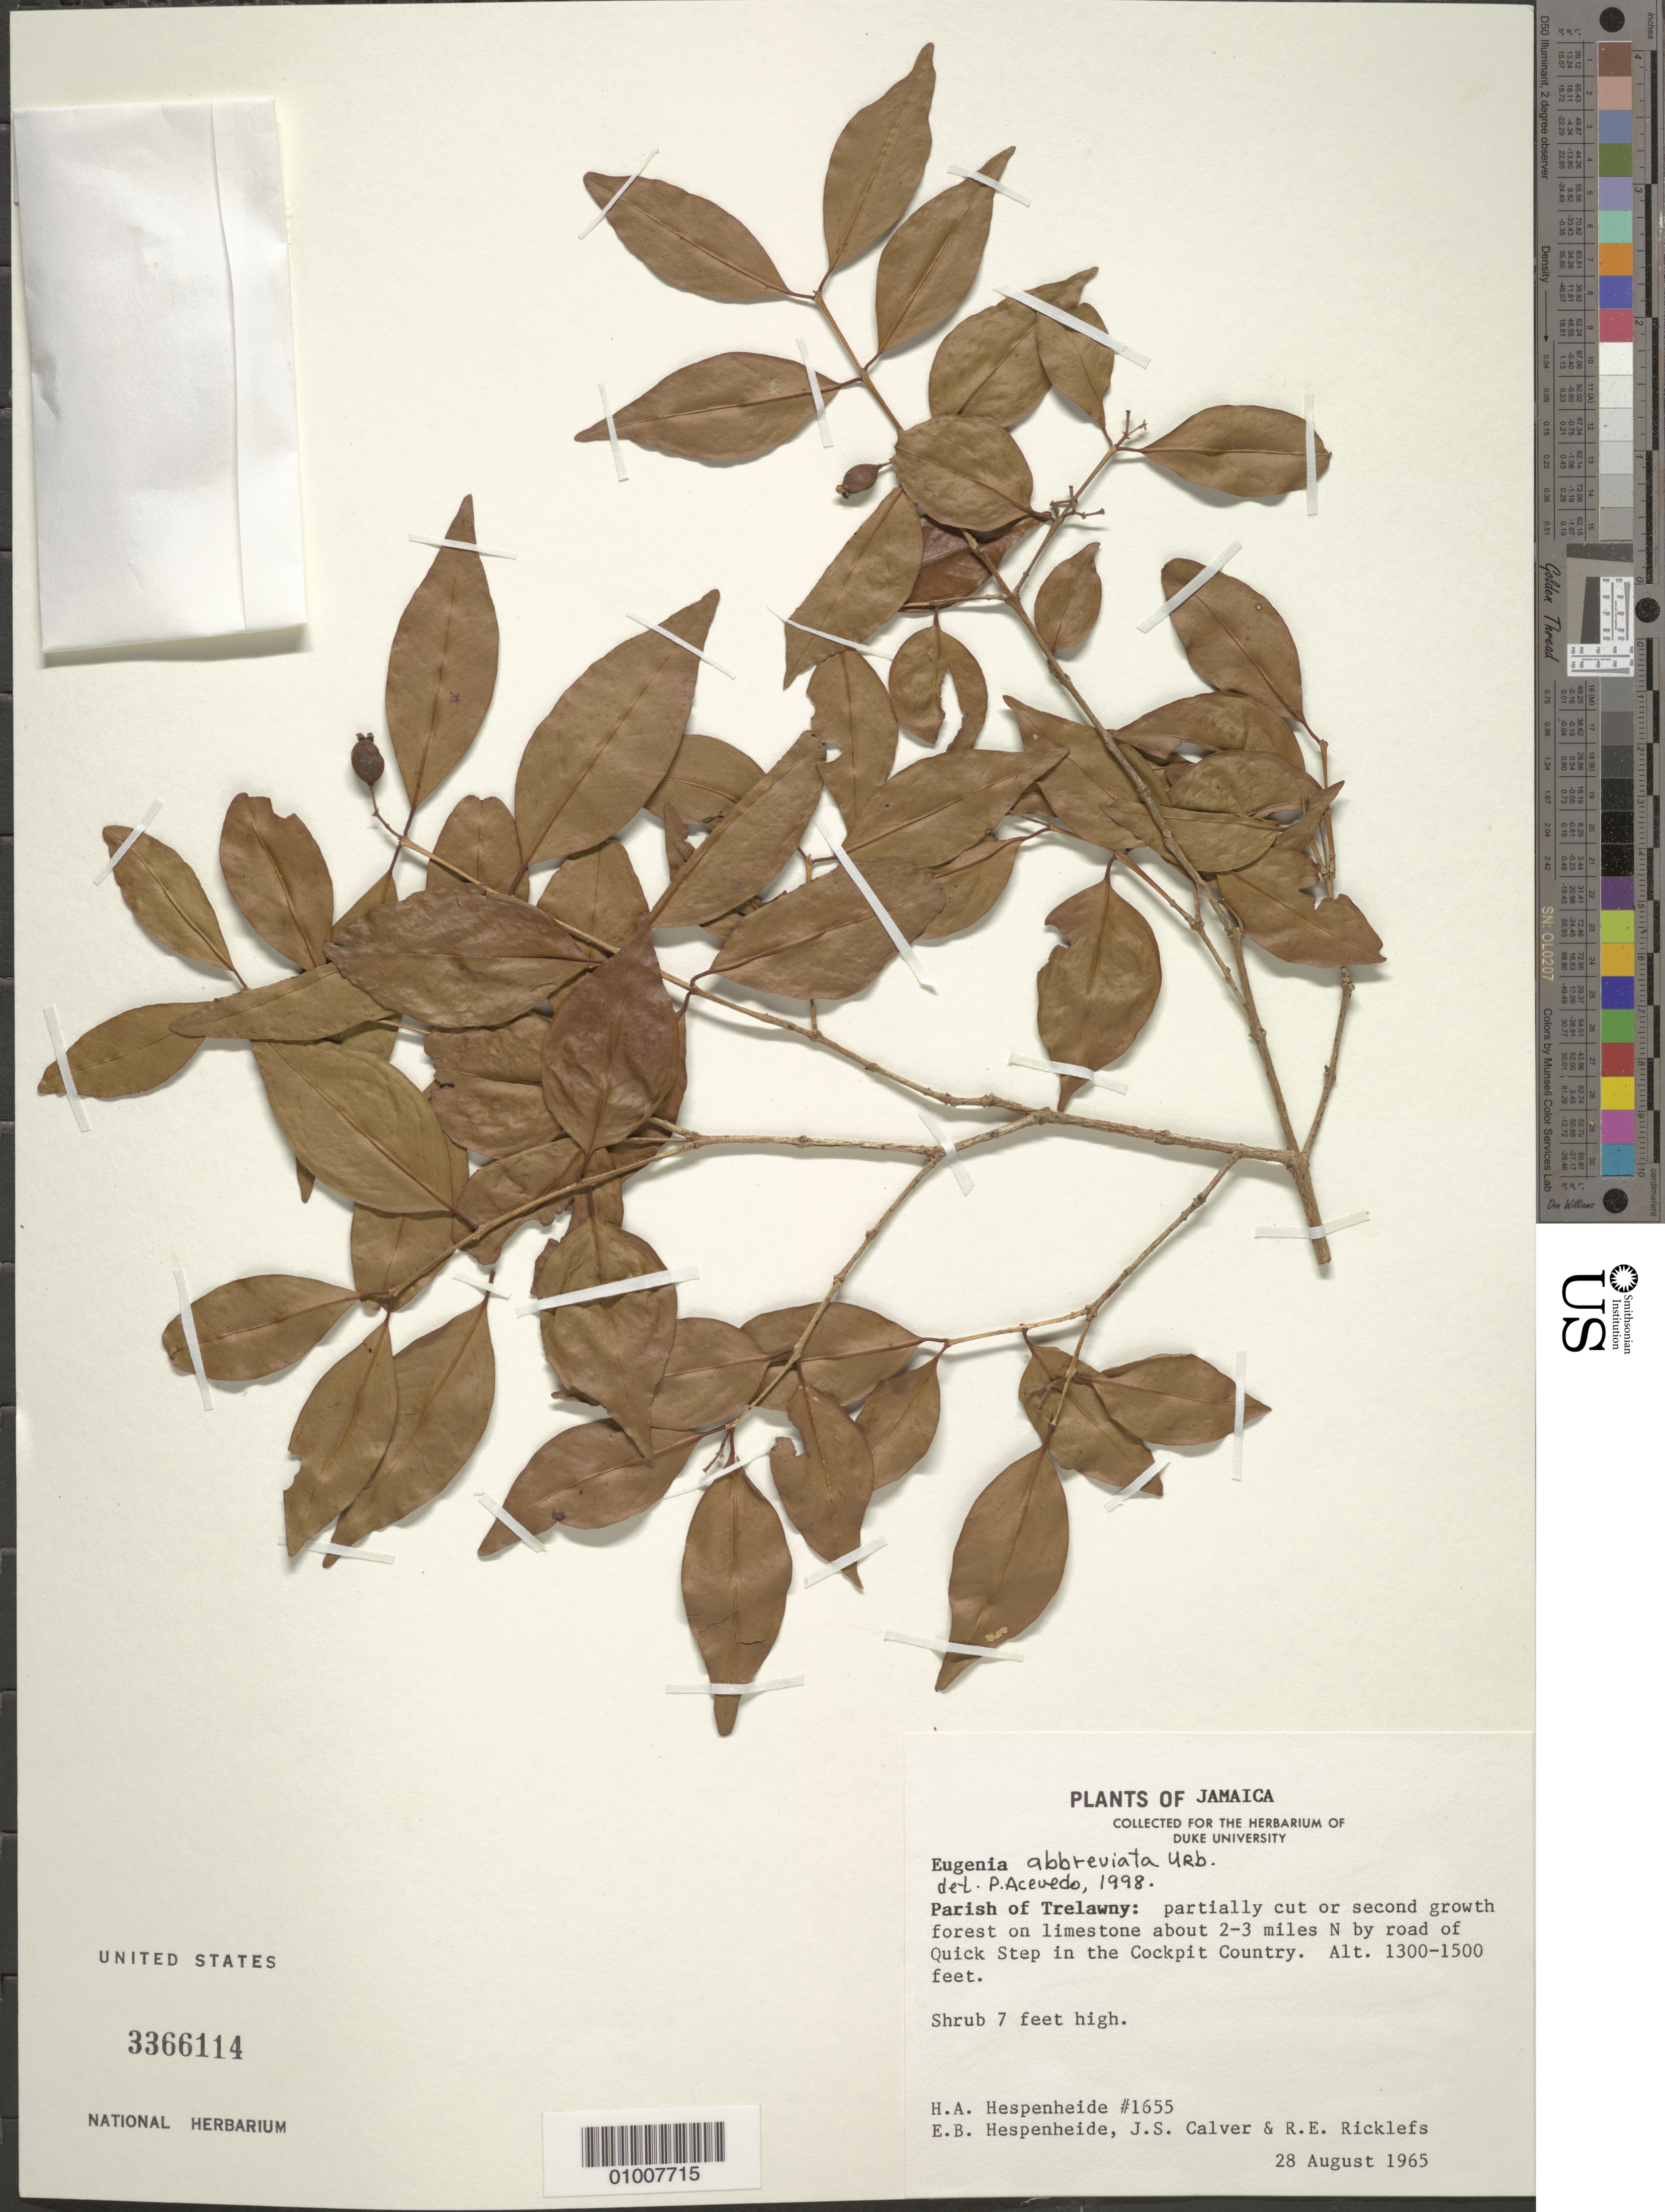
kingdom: Plantae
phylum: Tracheophyta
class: Magnoliopsida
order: Myrtales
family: Myrtaceae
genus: Eugenia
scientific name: Eugenia abbreviata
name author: Urb.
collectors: H. A. Hespenheide, E. Hespenheide, J. Calver & R. Ricklefs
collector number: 1655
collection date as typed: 28 Aug 1965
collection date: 1965-08-28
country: Jamaica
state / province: Trelawny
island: Jamaica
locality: About 2-3 miles north by road of Quick Step in the Cockpit Country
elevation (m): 396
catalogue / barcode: US 3366114